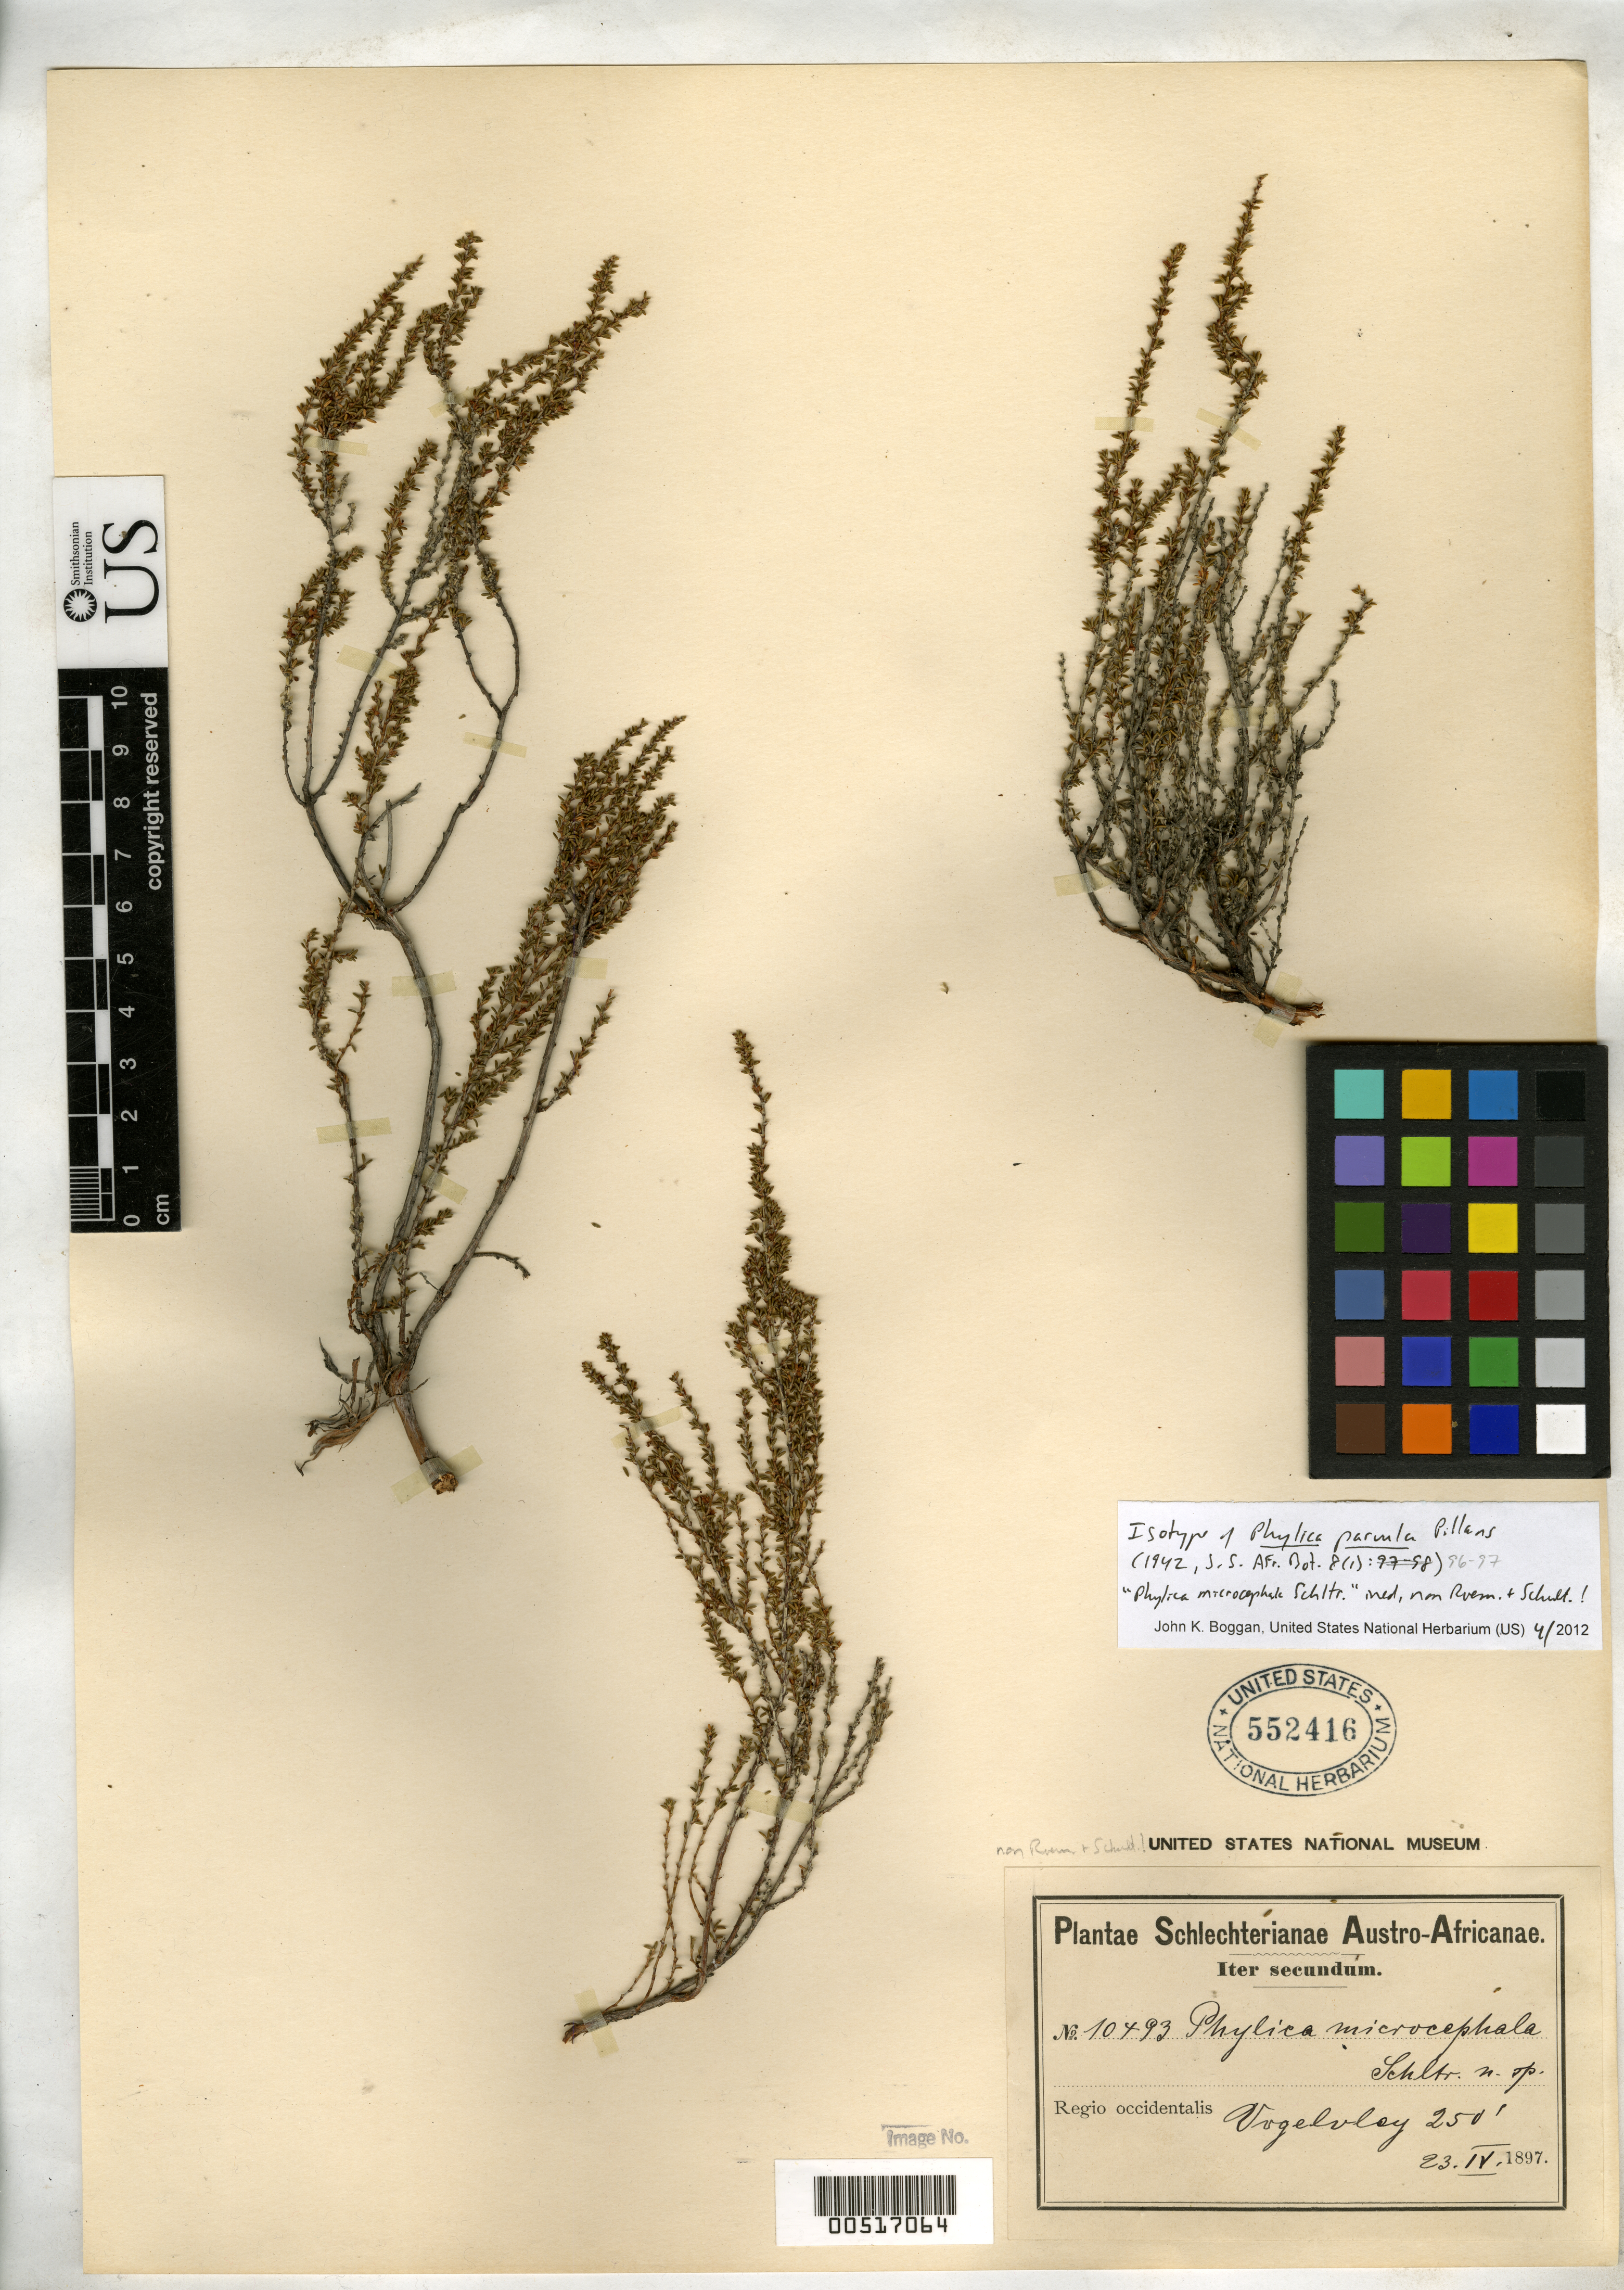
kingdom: Plantae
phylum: Tracheophyta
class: Magnoliopsida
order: Rosales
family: Rhamnaceae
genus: Phylica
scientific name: Phylica parvula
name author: Pillans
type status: Isotype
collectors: F. R. R. Schlechter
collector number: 10493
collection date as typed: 23 Apr 1897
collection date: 1897-04-23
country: South Africa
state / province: Western Cape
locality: Vogelvley.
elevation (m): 76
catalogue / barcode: US 552416